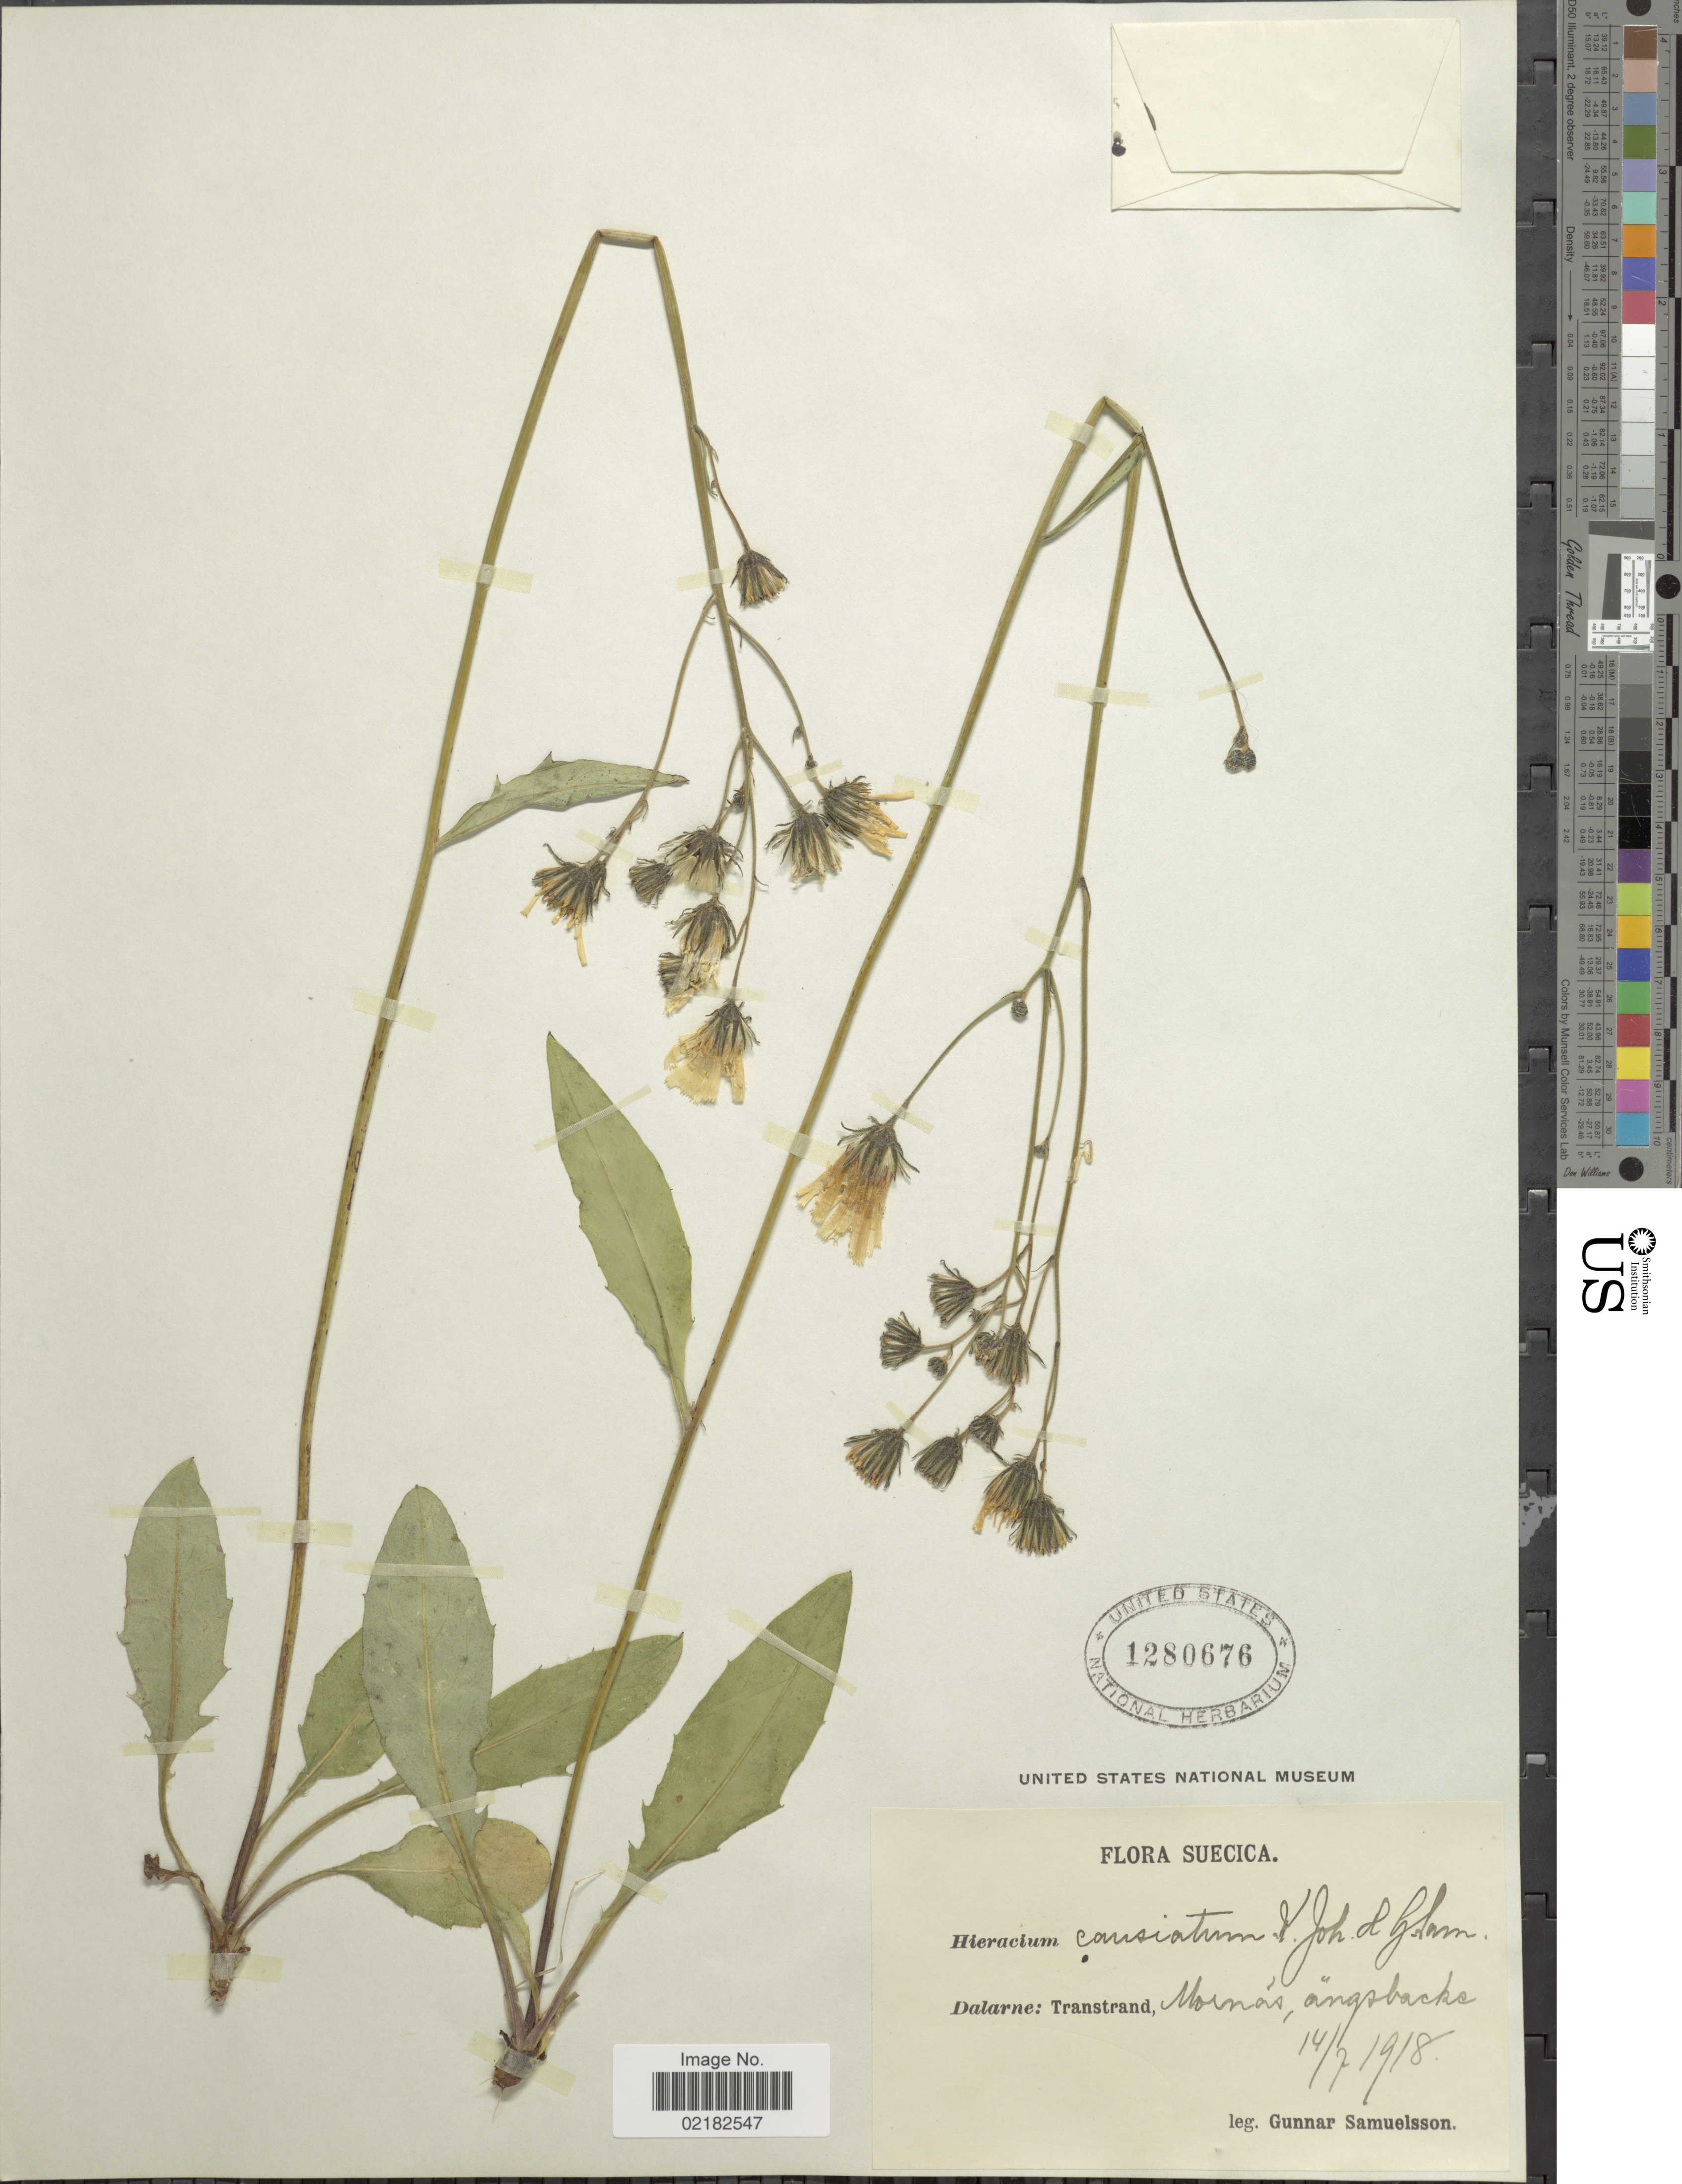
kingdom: Plantae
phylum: Tracheophyta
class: Magnoliopsida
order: Asterales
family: Asteraceae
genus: Hieracium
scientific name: Hieracium causiatum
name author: Johanss. & Sam.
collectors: G. Samuelsson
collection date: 1918-07-14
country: Sweden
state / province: Dalarna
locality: Suecica, Dalarne, Transtrand, Mornäs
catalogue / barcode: US 1280676